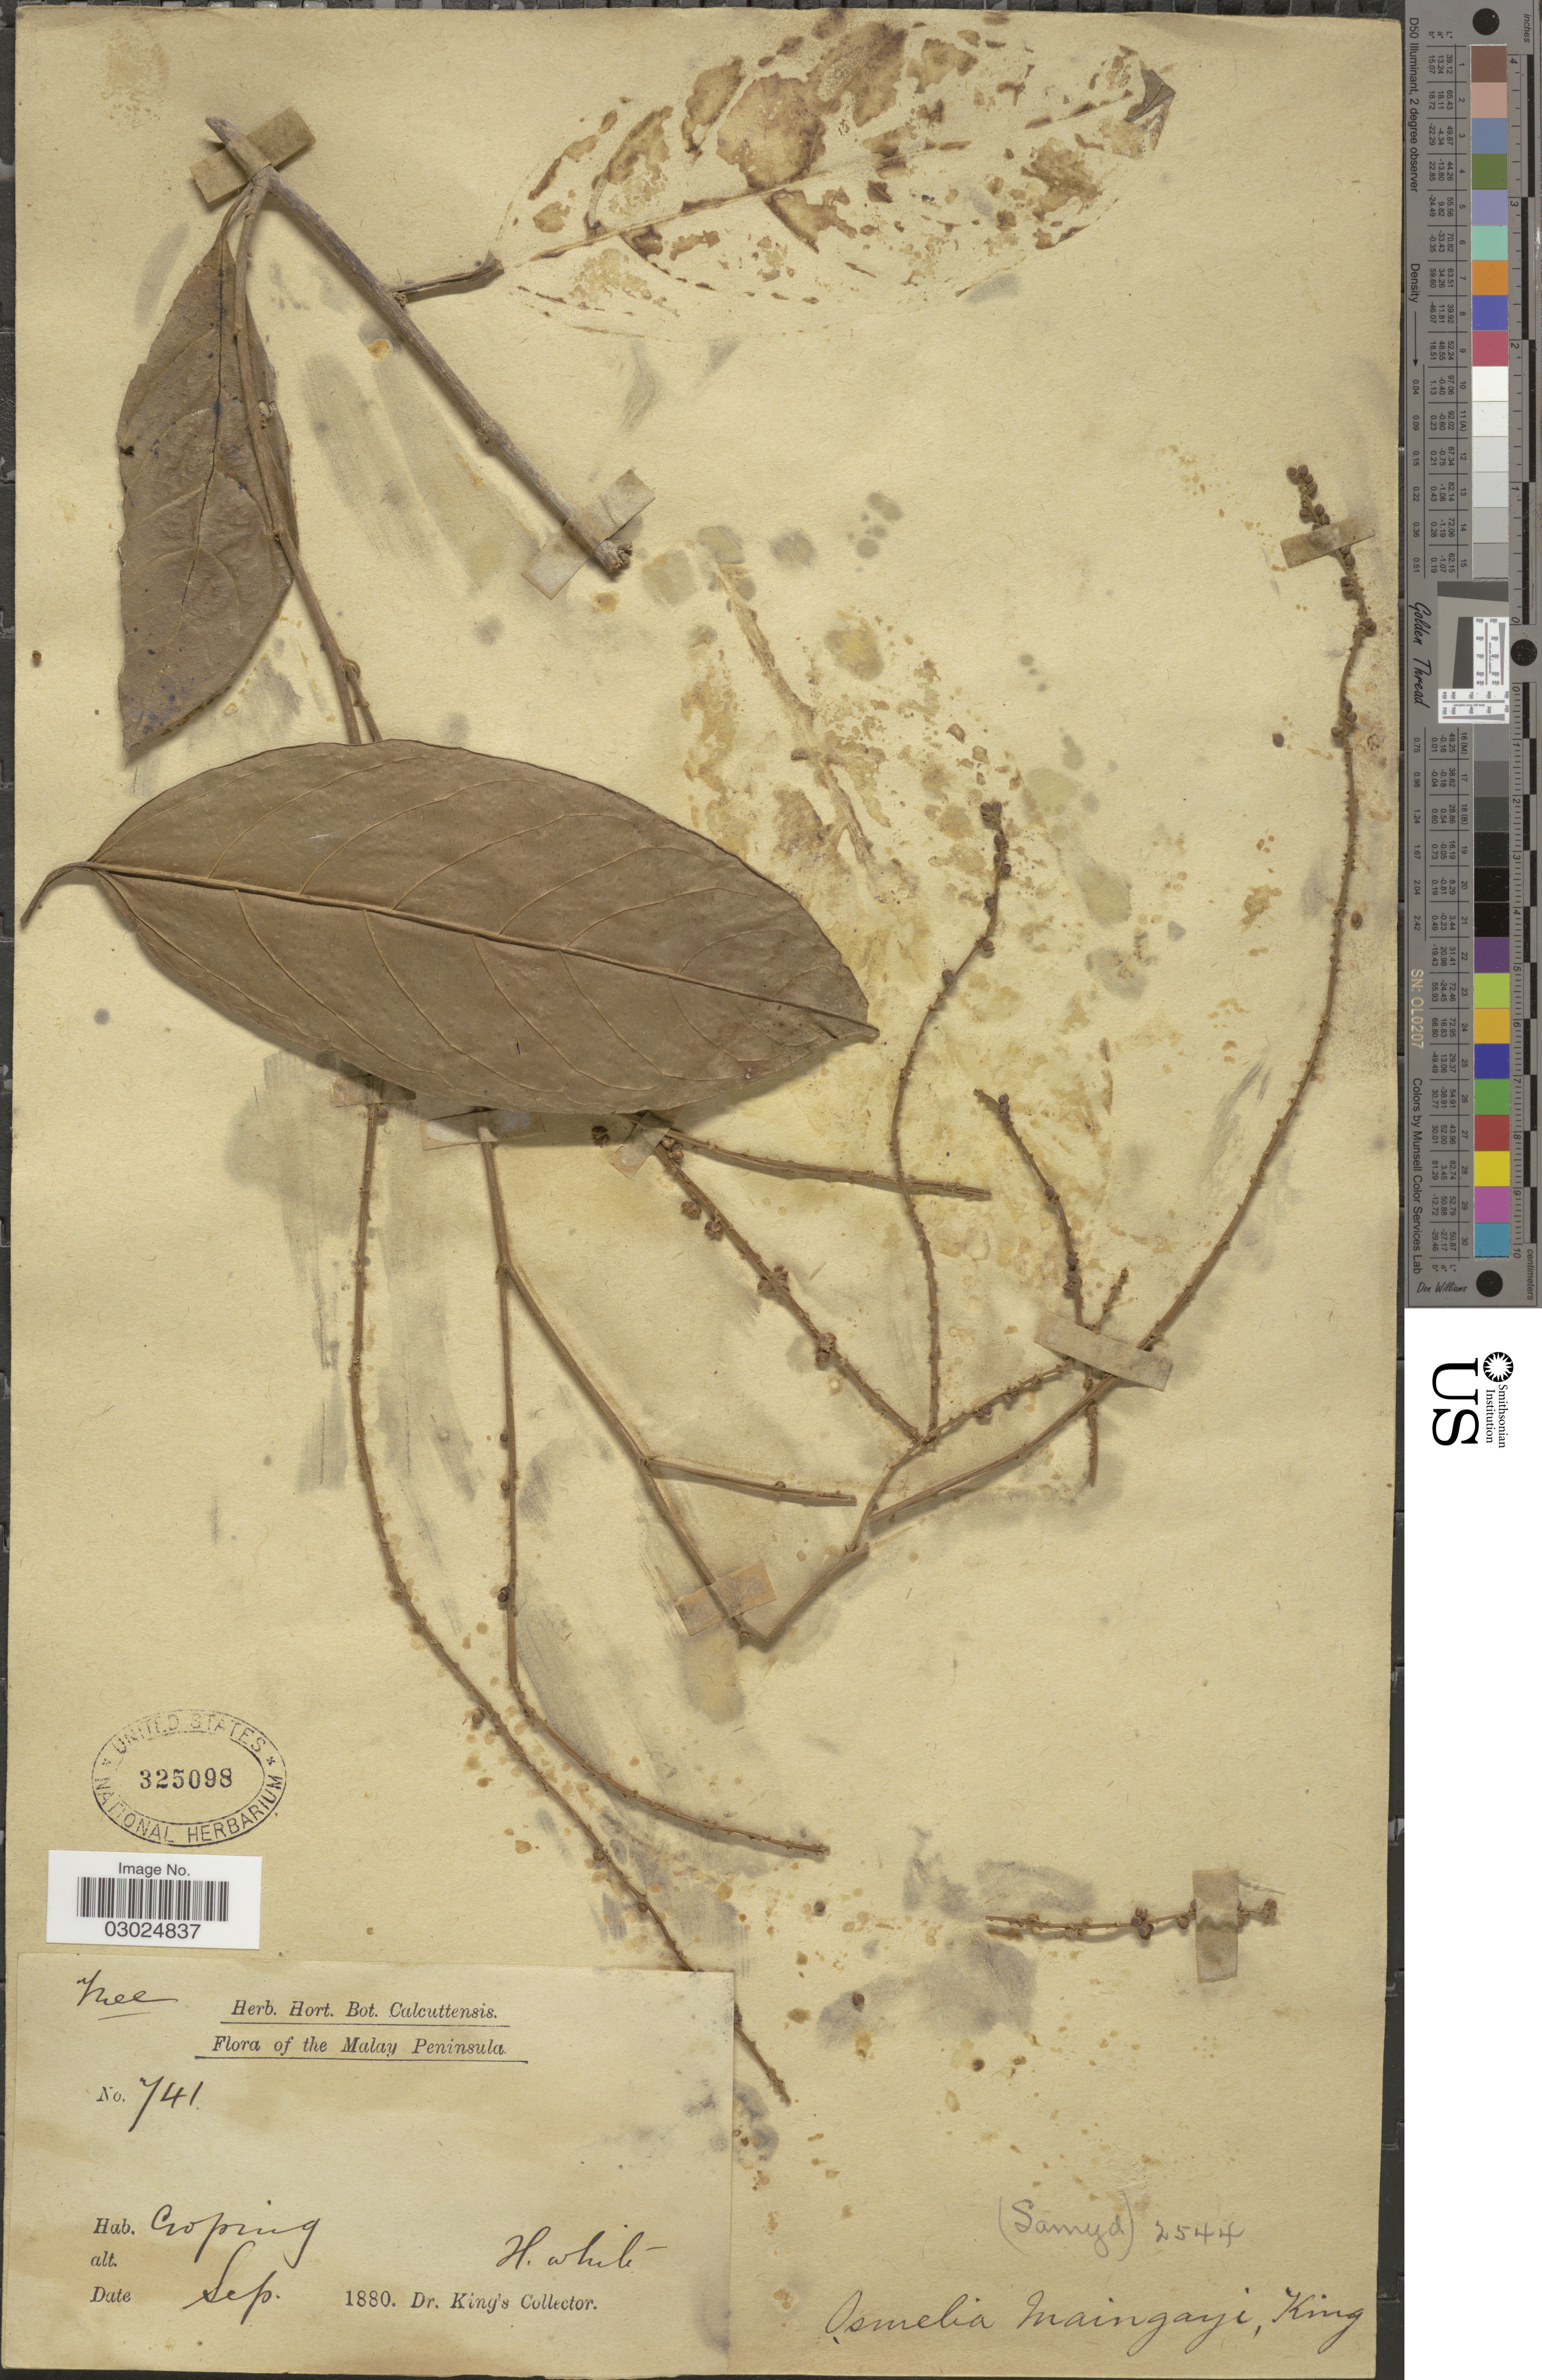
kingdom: Plantae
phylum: Tracheophyta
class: Magnoliopsida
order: Malpighiales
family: Salicaceae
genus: Osmelia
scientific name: Osmelia maingayi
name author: King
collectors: Dr. King's collector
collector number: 741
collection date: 1880-09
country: Malaysia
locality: Malay Peninsula, Gopeng.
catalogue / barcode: US 325098